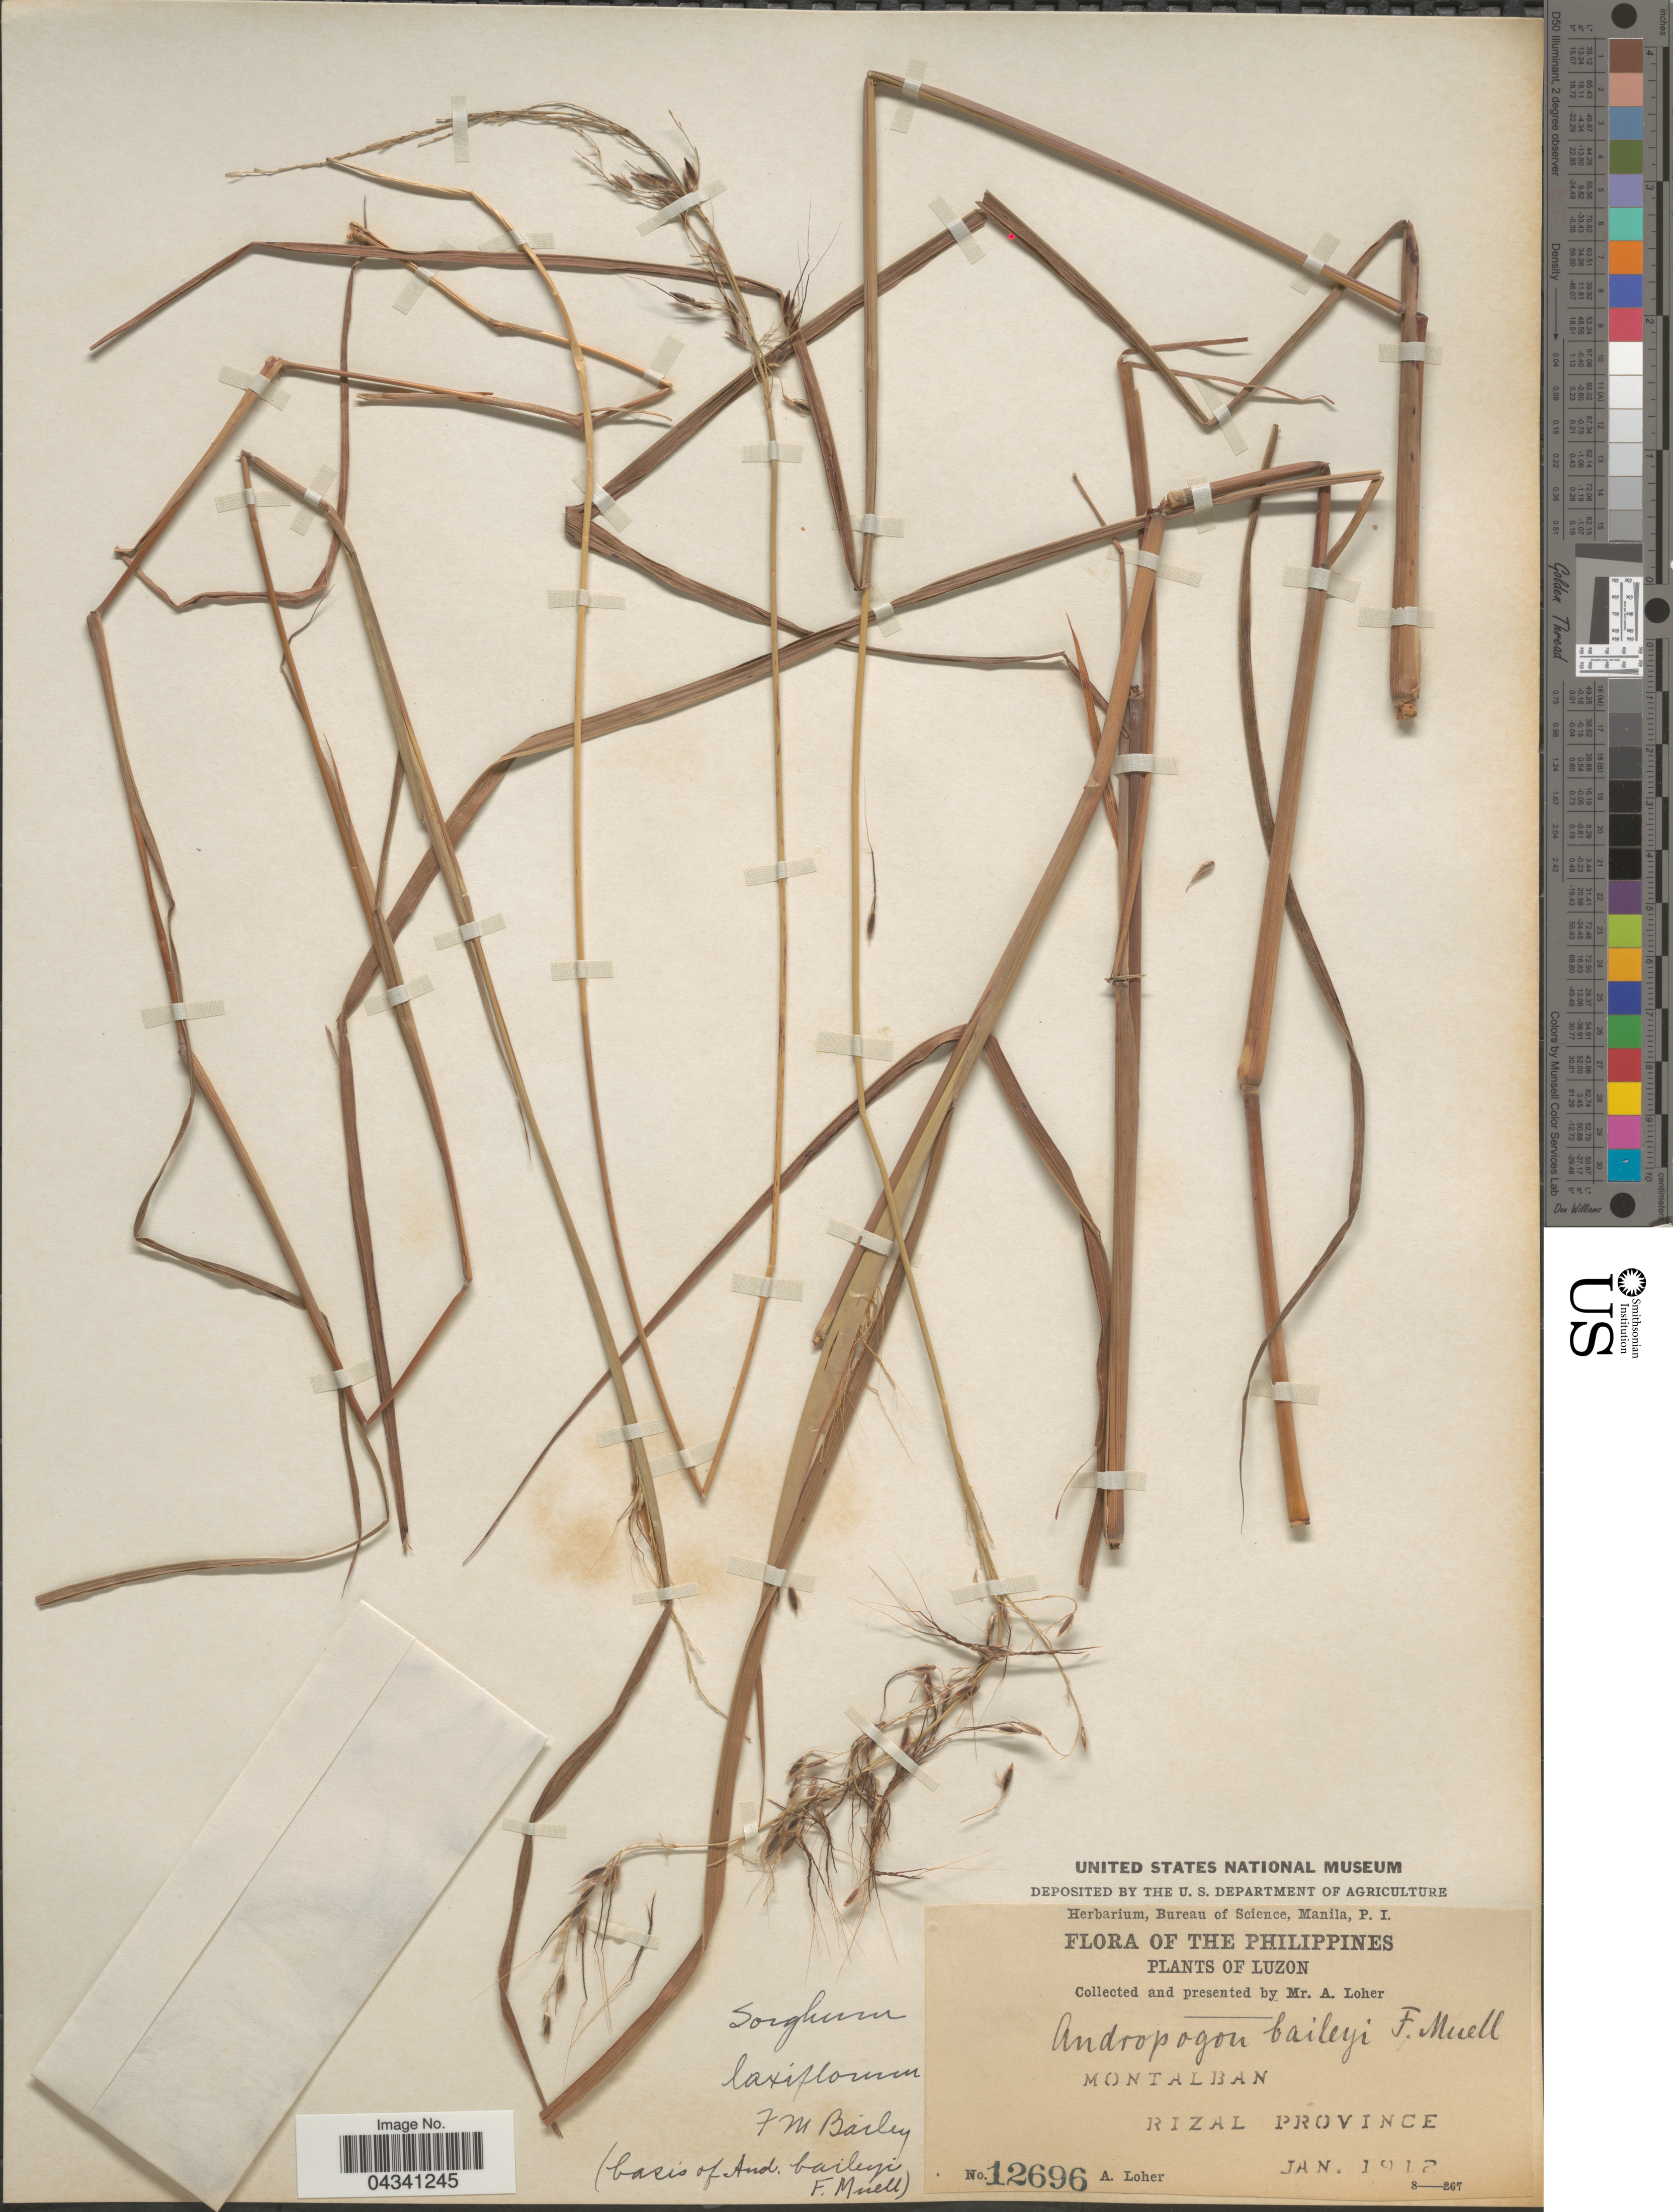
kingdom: Plantae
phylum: Tracheophyta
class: Liliopsida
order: Poales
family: Poaceae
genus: Sorghum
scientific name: Sorghum laxiflorum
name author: F.M. Bailey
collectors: A. Loher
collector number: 12696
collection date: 1912-01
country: Philippines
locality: Luzon. Montalban. Rizal Province.